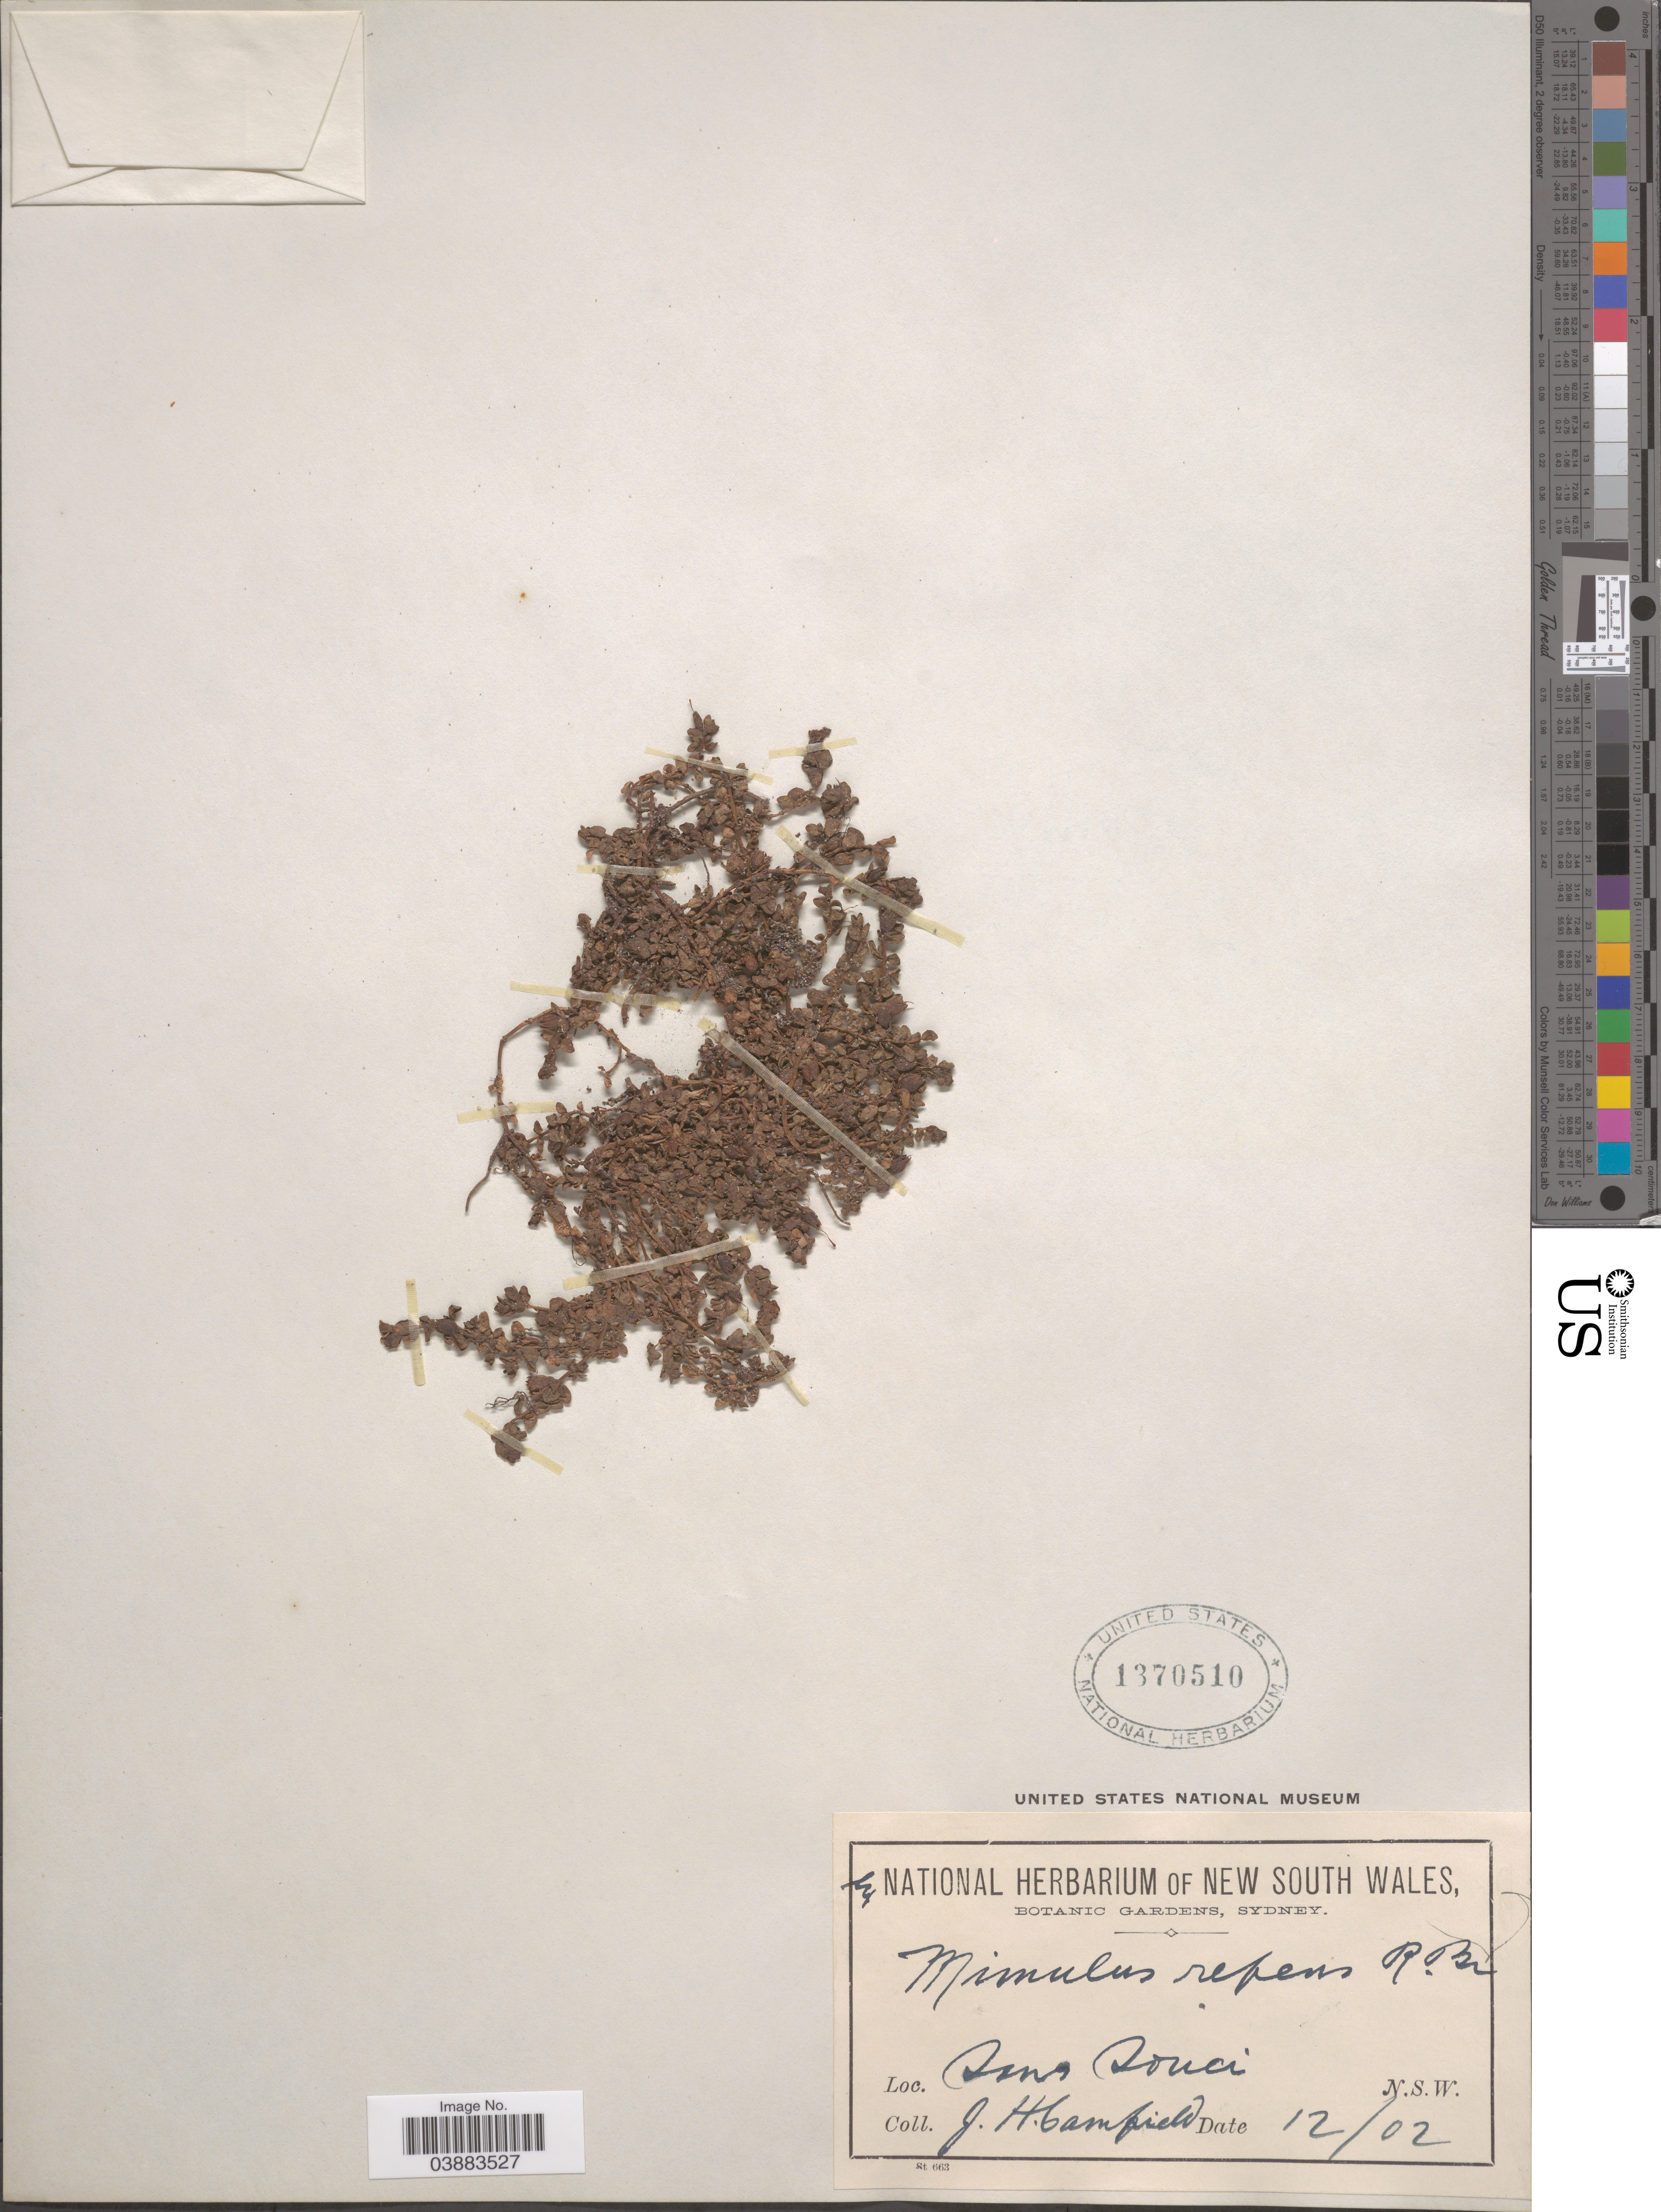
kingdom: Plantae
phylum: Tracheophyta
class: Magnoliopsida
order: Lamiales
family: Phrymaceae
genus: Mimulus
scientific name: Mimulus repens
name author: R. Br.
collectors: J. Camfield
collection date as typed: Transcribed d/m/y: /12/2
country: Australia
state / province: New South Wales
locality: Sans Souci.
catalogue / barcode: US 1370510